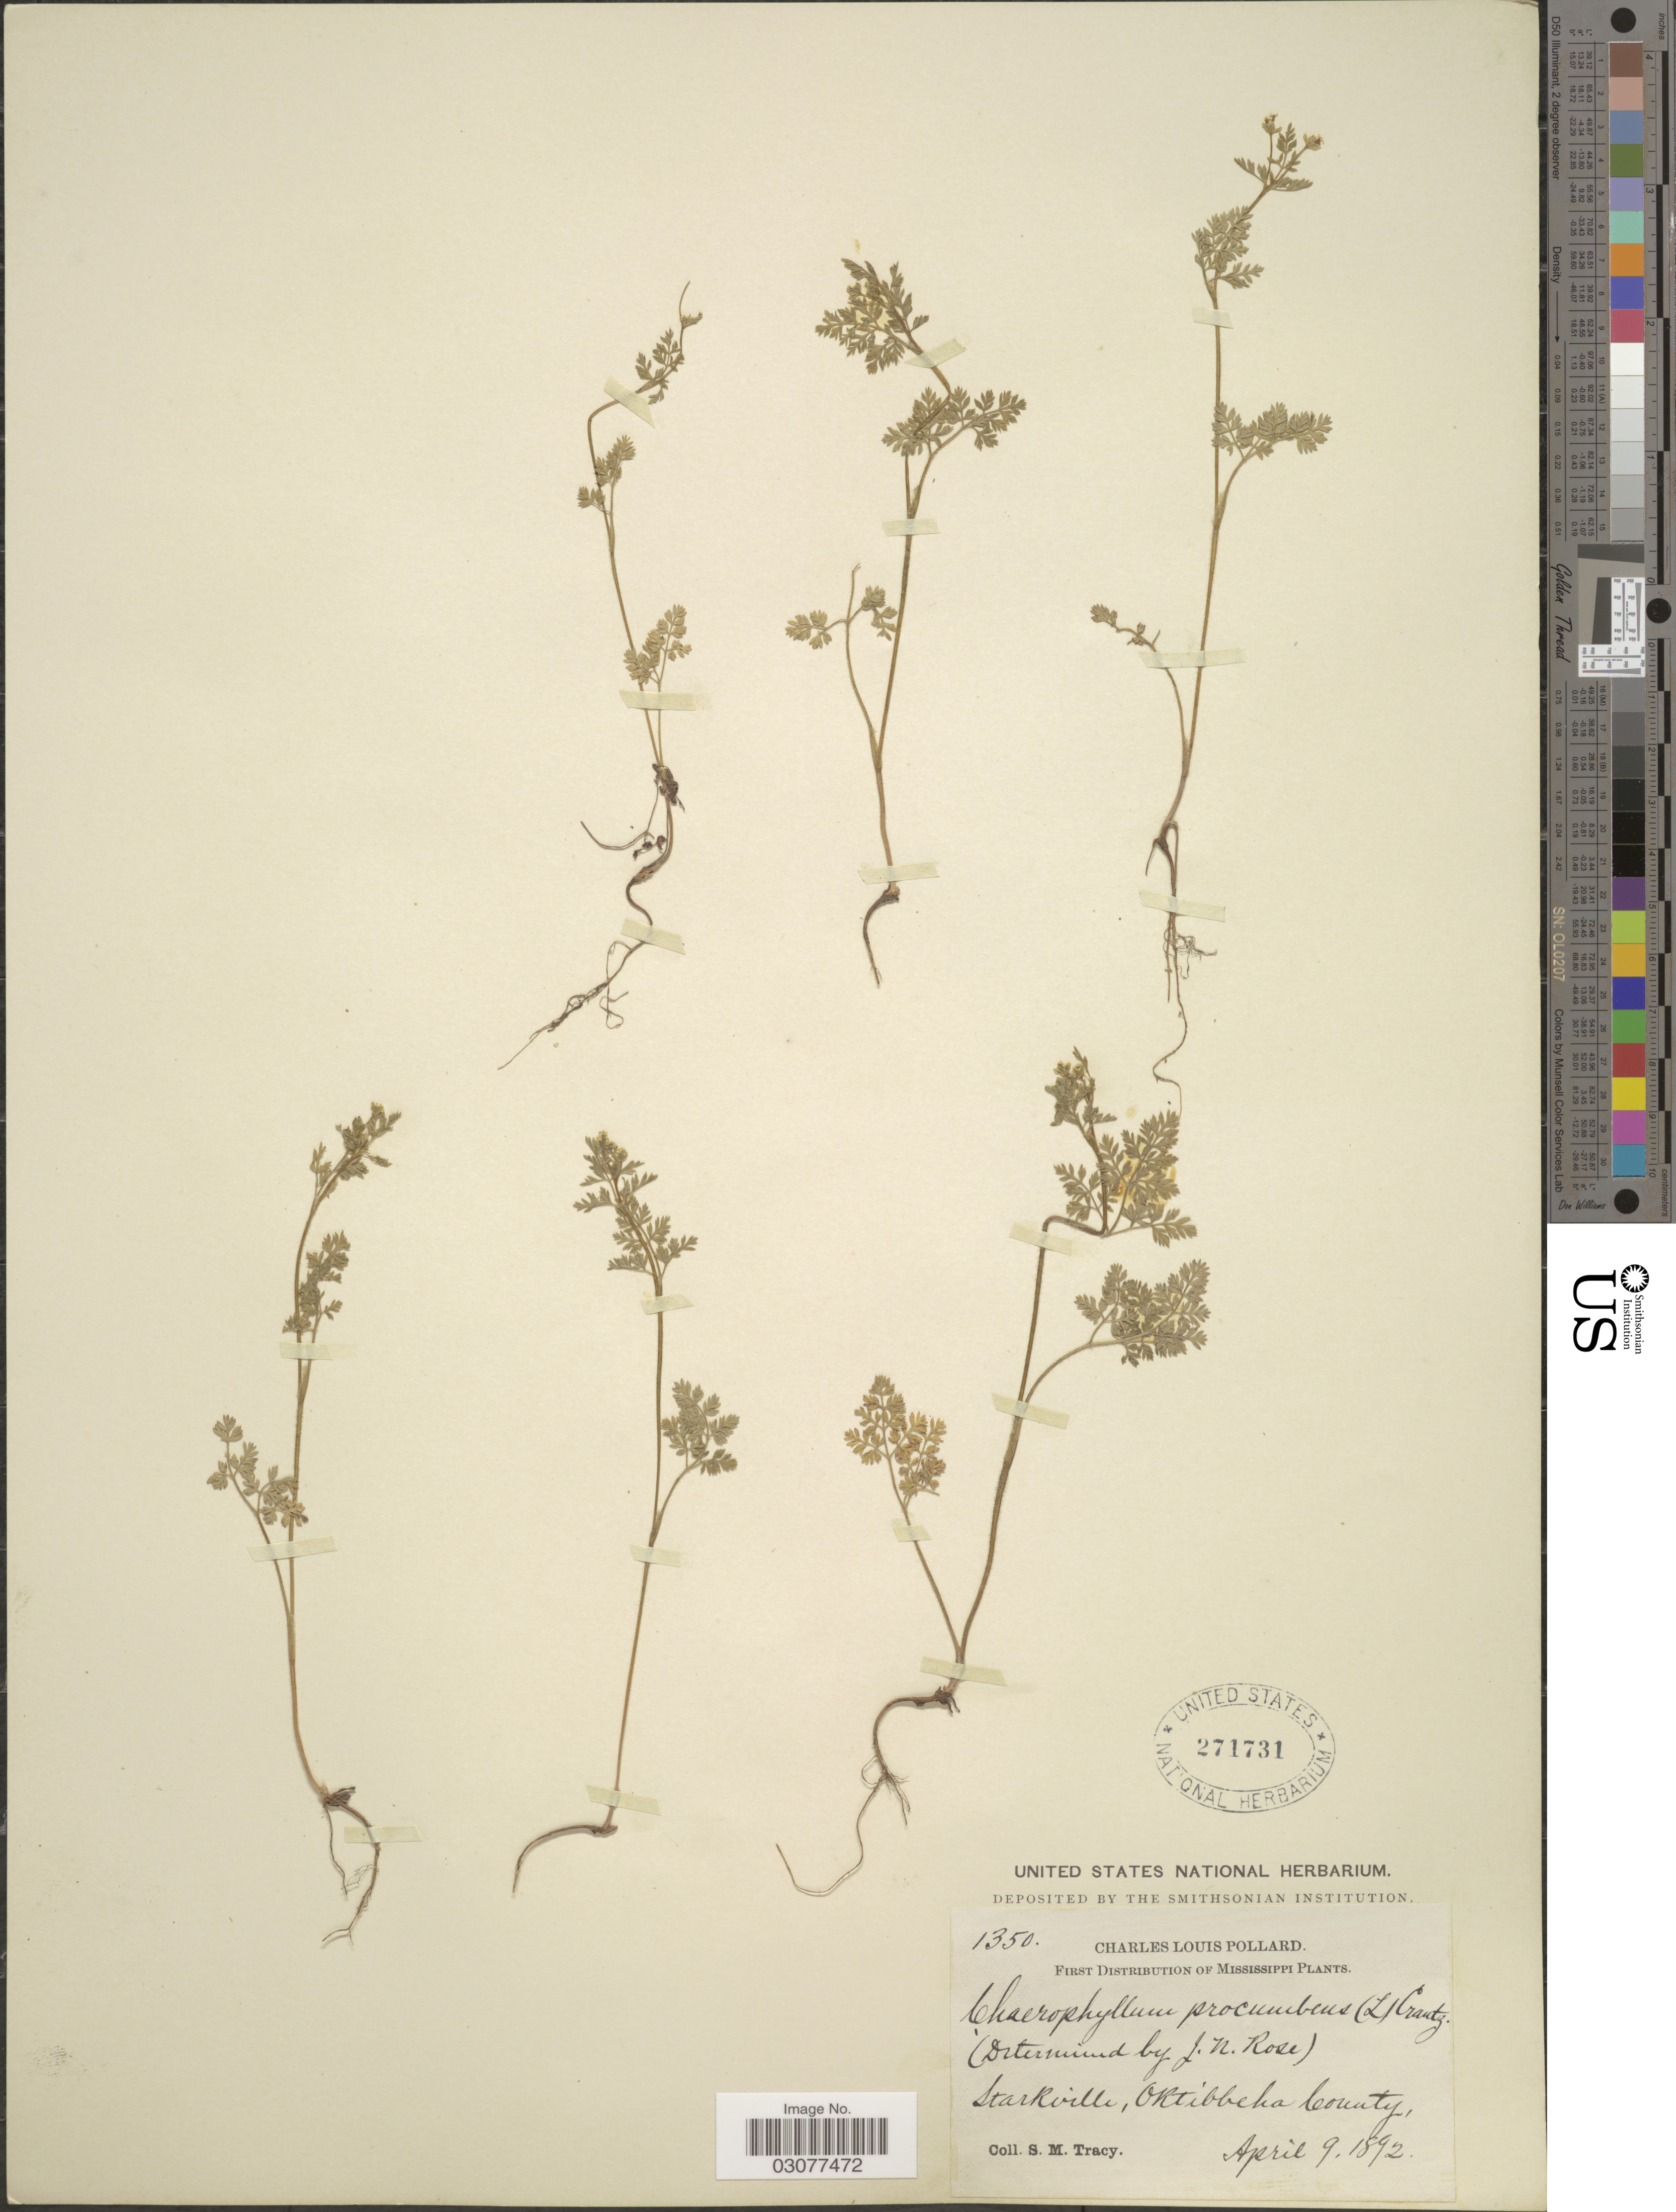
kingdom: Plantae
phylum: Tracheophyta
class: Magnoliopsida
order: Apiales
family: Apiaceae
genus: Chaerophyllum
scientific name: Chaerophyllum tainturieri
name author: Hook.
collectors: S. M. Tracy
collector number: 1350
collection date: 1892-04-09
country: United States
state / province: Mississippi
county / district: Oktibbeha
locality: Starkville, Ortibbeha County.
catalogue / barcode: US 271731